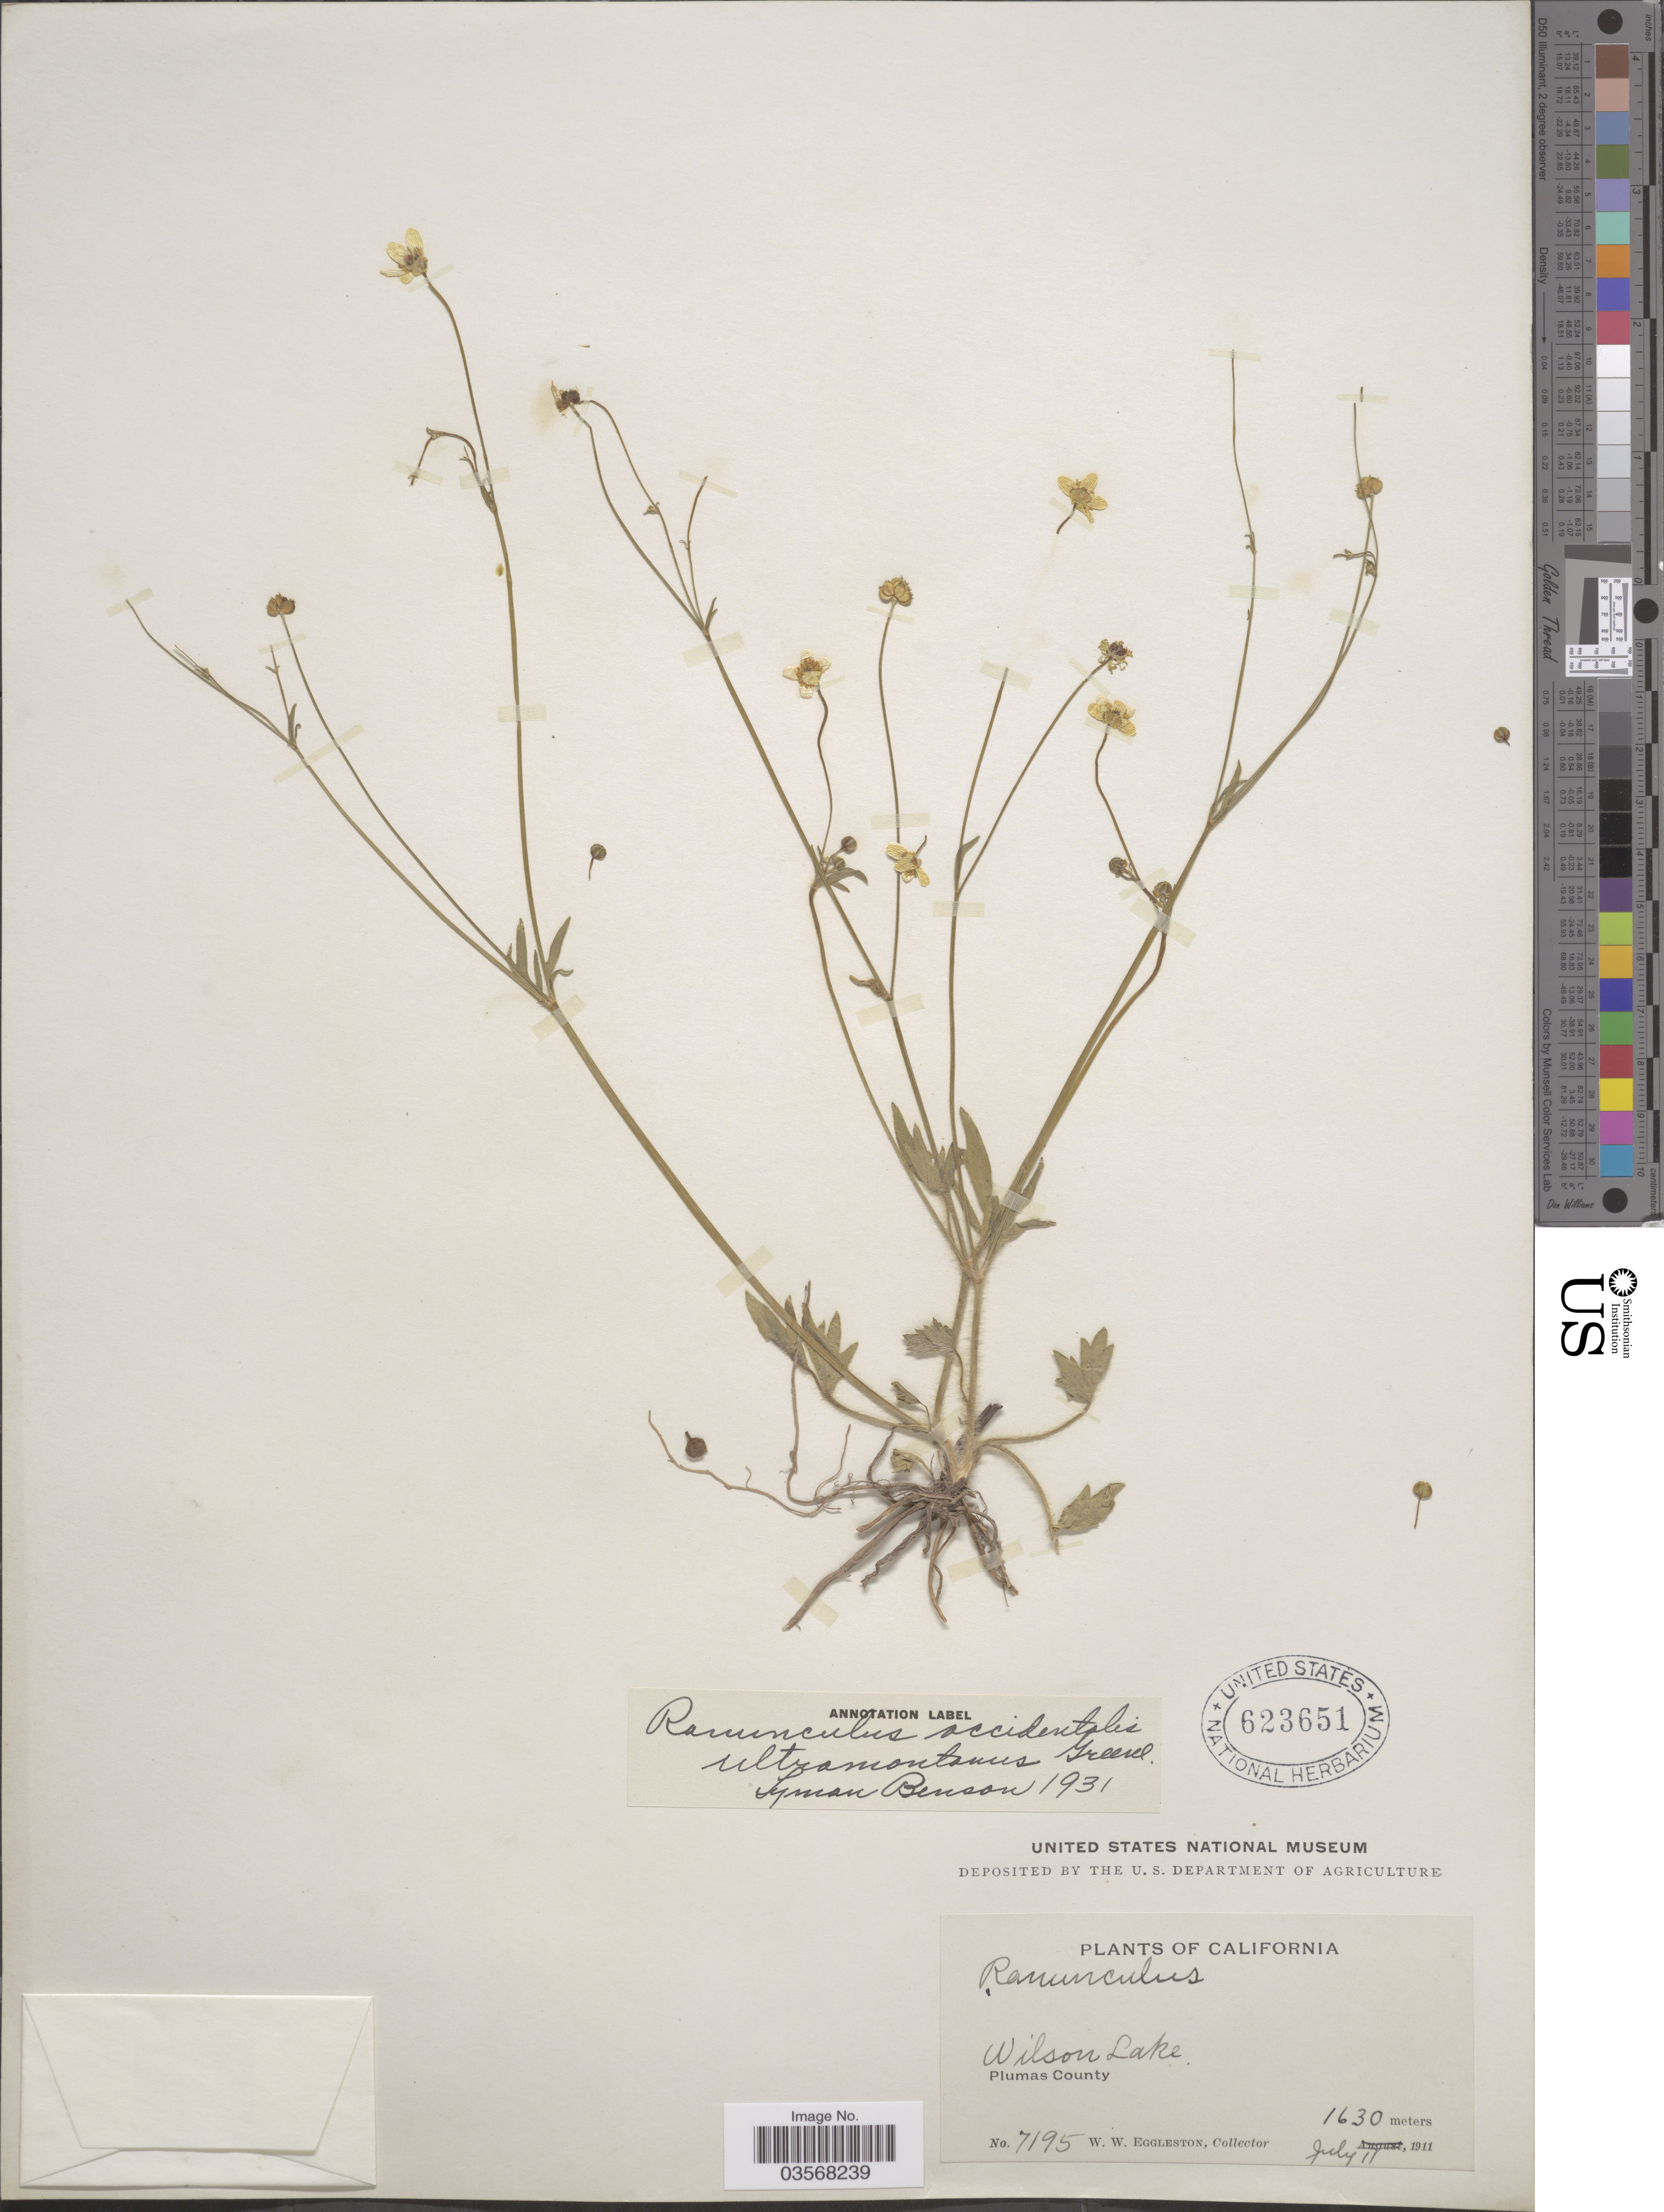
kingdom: Plantae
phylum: Tracheophyta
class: Magnoliopsida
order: Ranunculales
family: Ranunculaceae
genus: Ranunculus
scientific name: Ranunculus occidentalis var. ultramontanus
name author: Nutt.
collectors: W. W. Eggleston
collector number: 7195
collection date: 1911-07-11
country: United States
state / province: California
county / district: Plumas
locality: Wilson Lake. Plumas County.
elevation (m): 1630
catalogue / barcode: US 623651